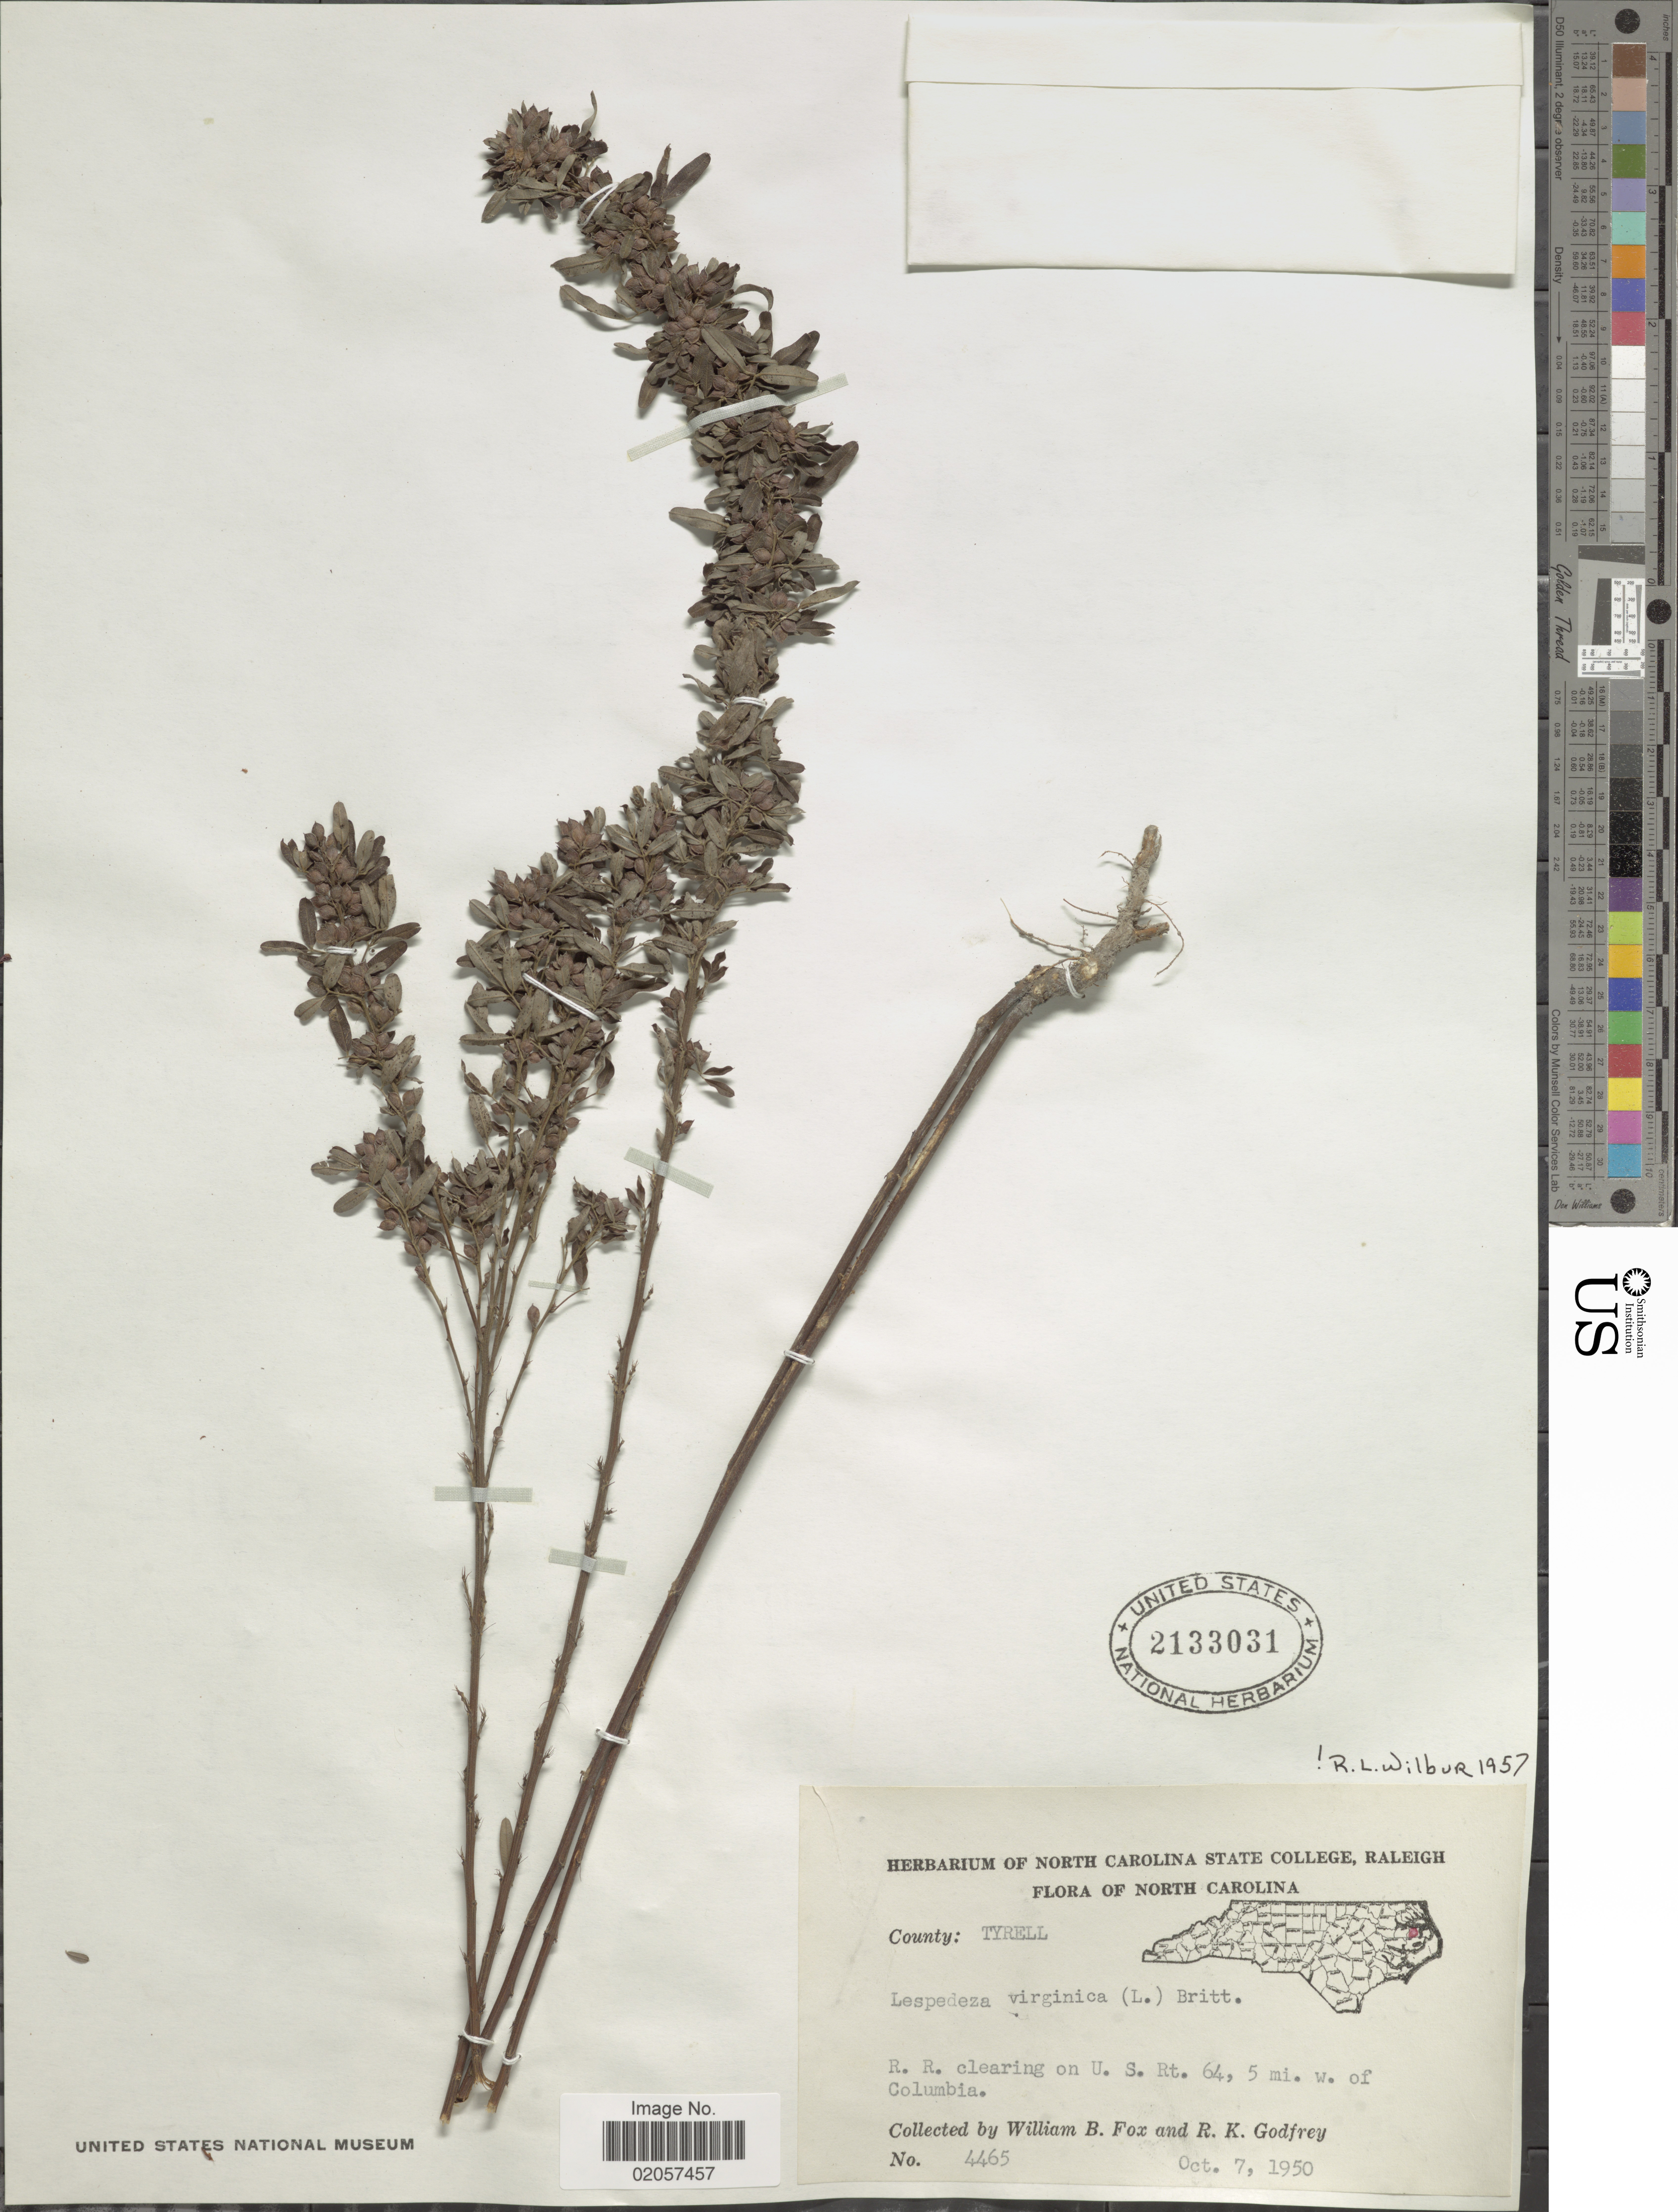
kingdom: Plantae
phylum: Tracheophyta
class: Magnoliopsida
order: Fabales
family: Fabaceae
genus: Lespedeza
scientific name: Lespedeza virginica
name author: (L.) Britton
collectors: W. B. Fox & R. K. Godfrey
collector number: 4465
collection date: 1950-10-07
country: United States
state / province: North Carolina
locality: North Carolina, Railroad clearing on U.S. Rt 64., 5 mi. w of Columbia. County: Tyrell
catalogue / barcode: US 2133031